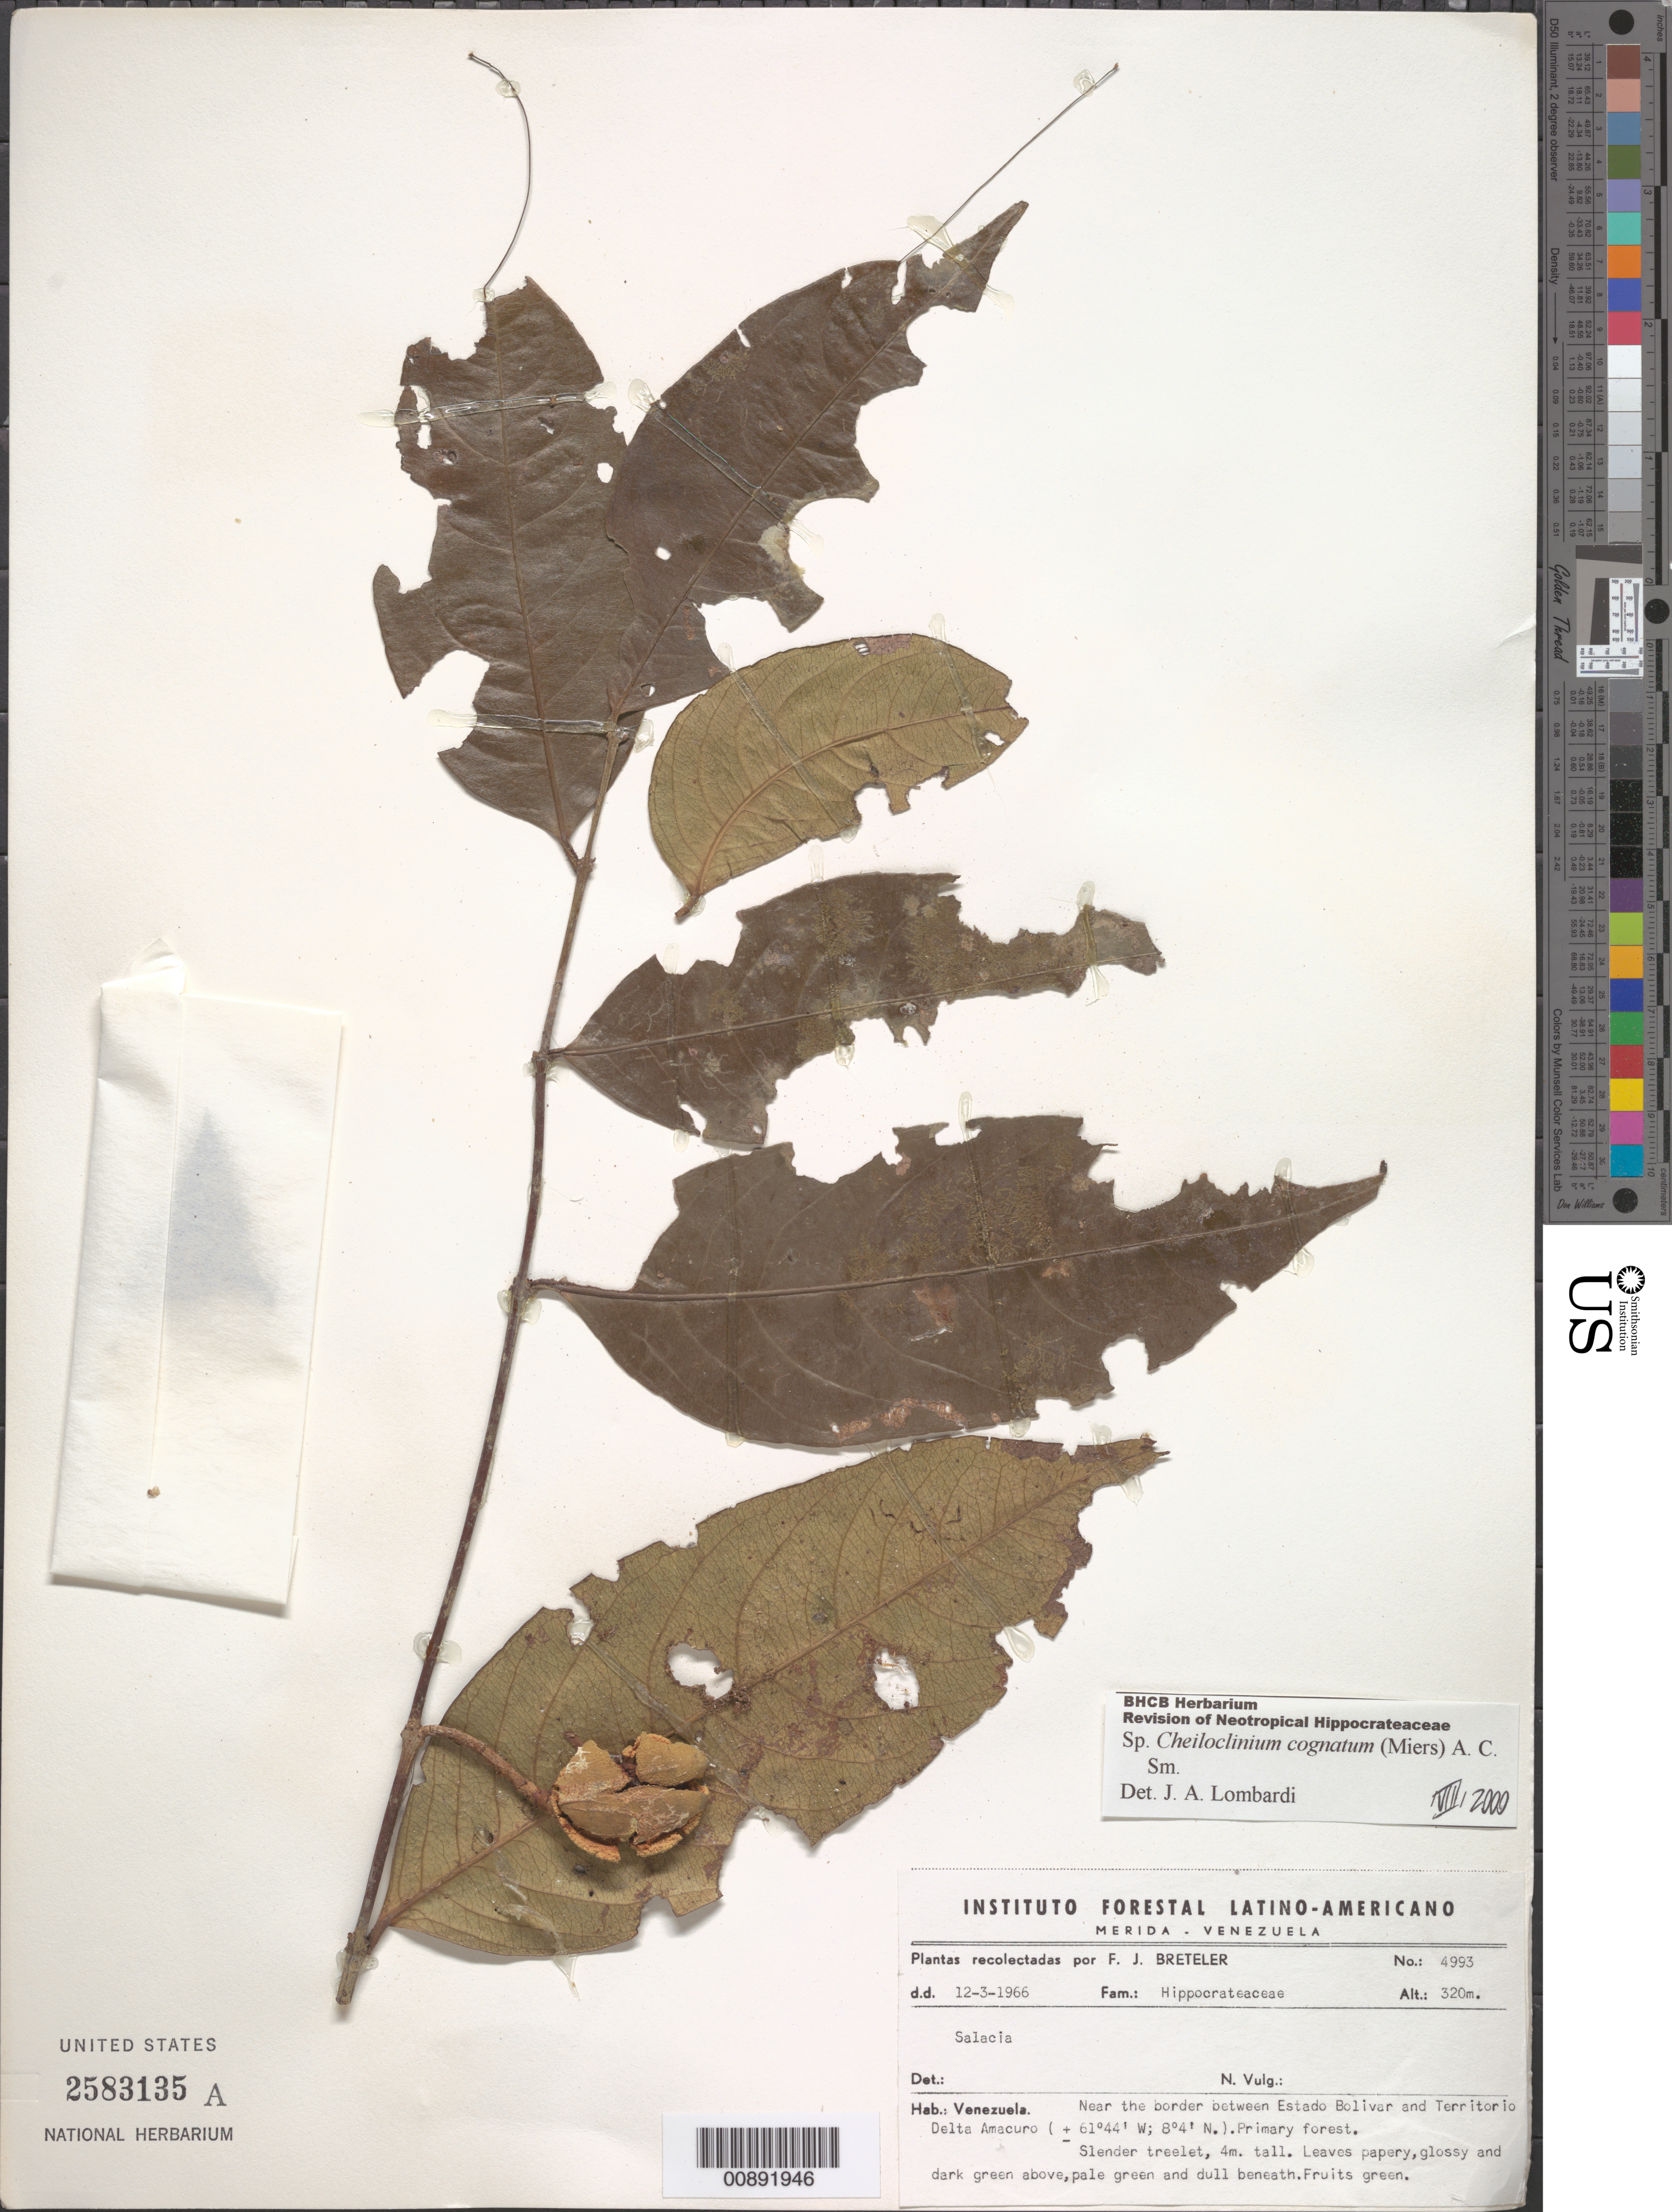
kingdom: Plantae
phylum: Tracheophyta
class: Magnoliopsida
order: Celastrales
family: Celastraceae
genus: Cheiloclinium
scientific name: Cheiloclinium cognatum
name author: (Miers) A.C. Sm.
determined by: Lombardi, Julio A.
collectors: F. J. Breteler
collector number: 4993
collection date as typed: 12-Mar-66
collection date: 1966-03-12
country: Venezuela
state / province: Bolívar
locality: Río Grande o Toro, near border between Estado Bolívar and Territorío Delta Amacuro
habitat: Primary forest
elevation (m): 320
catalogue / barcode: US 2583135A